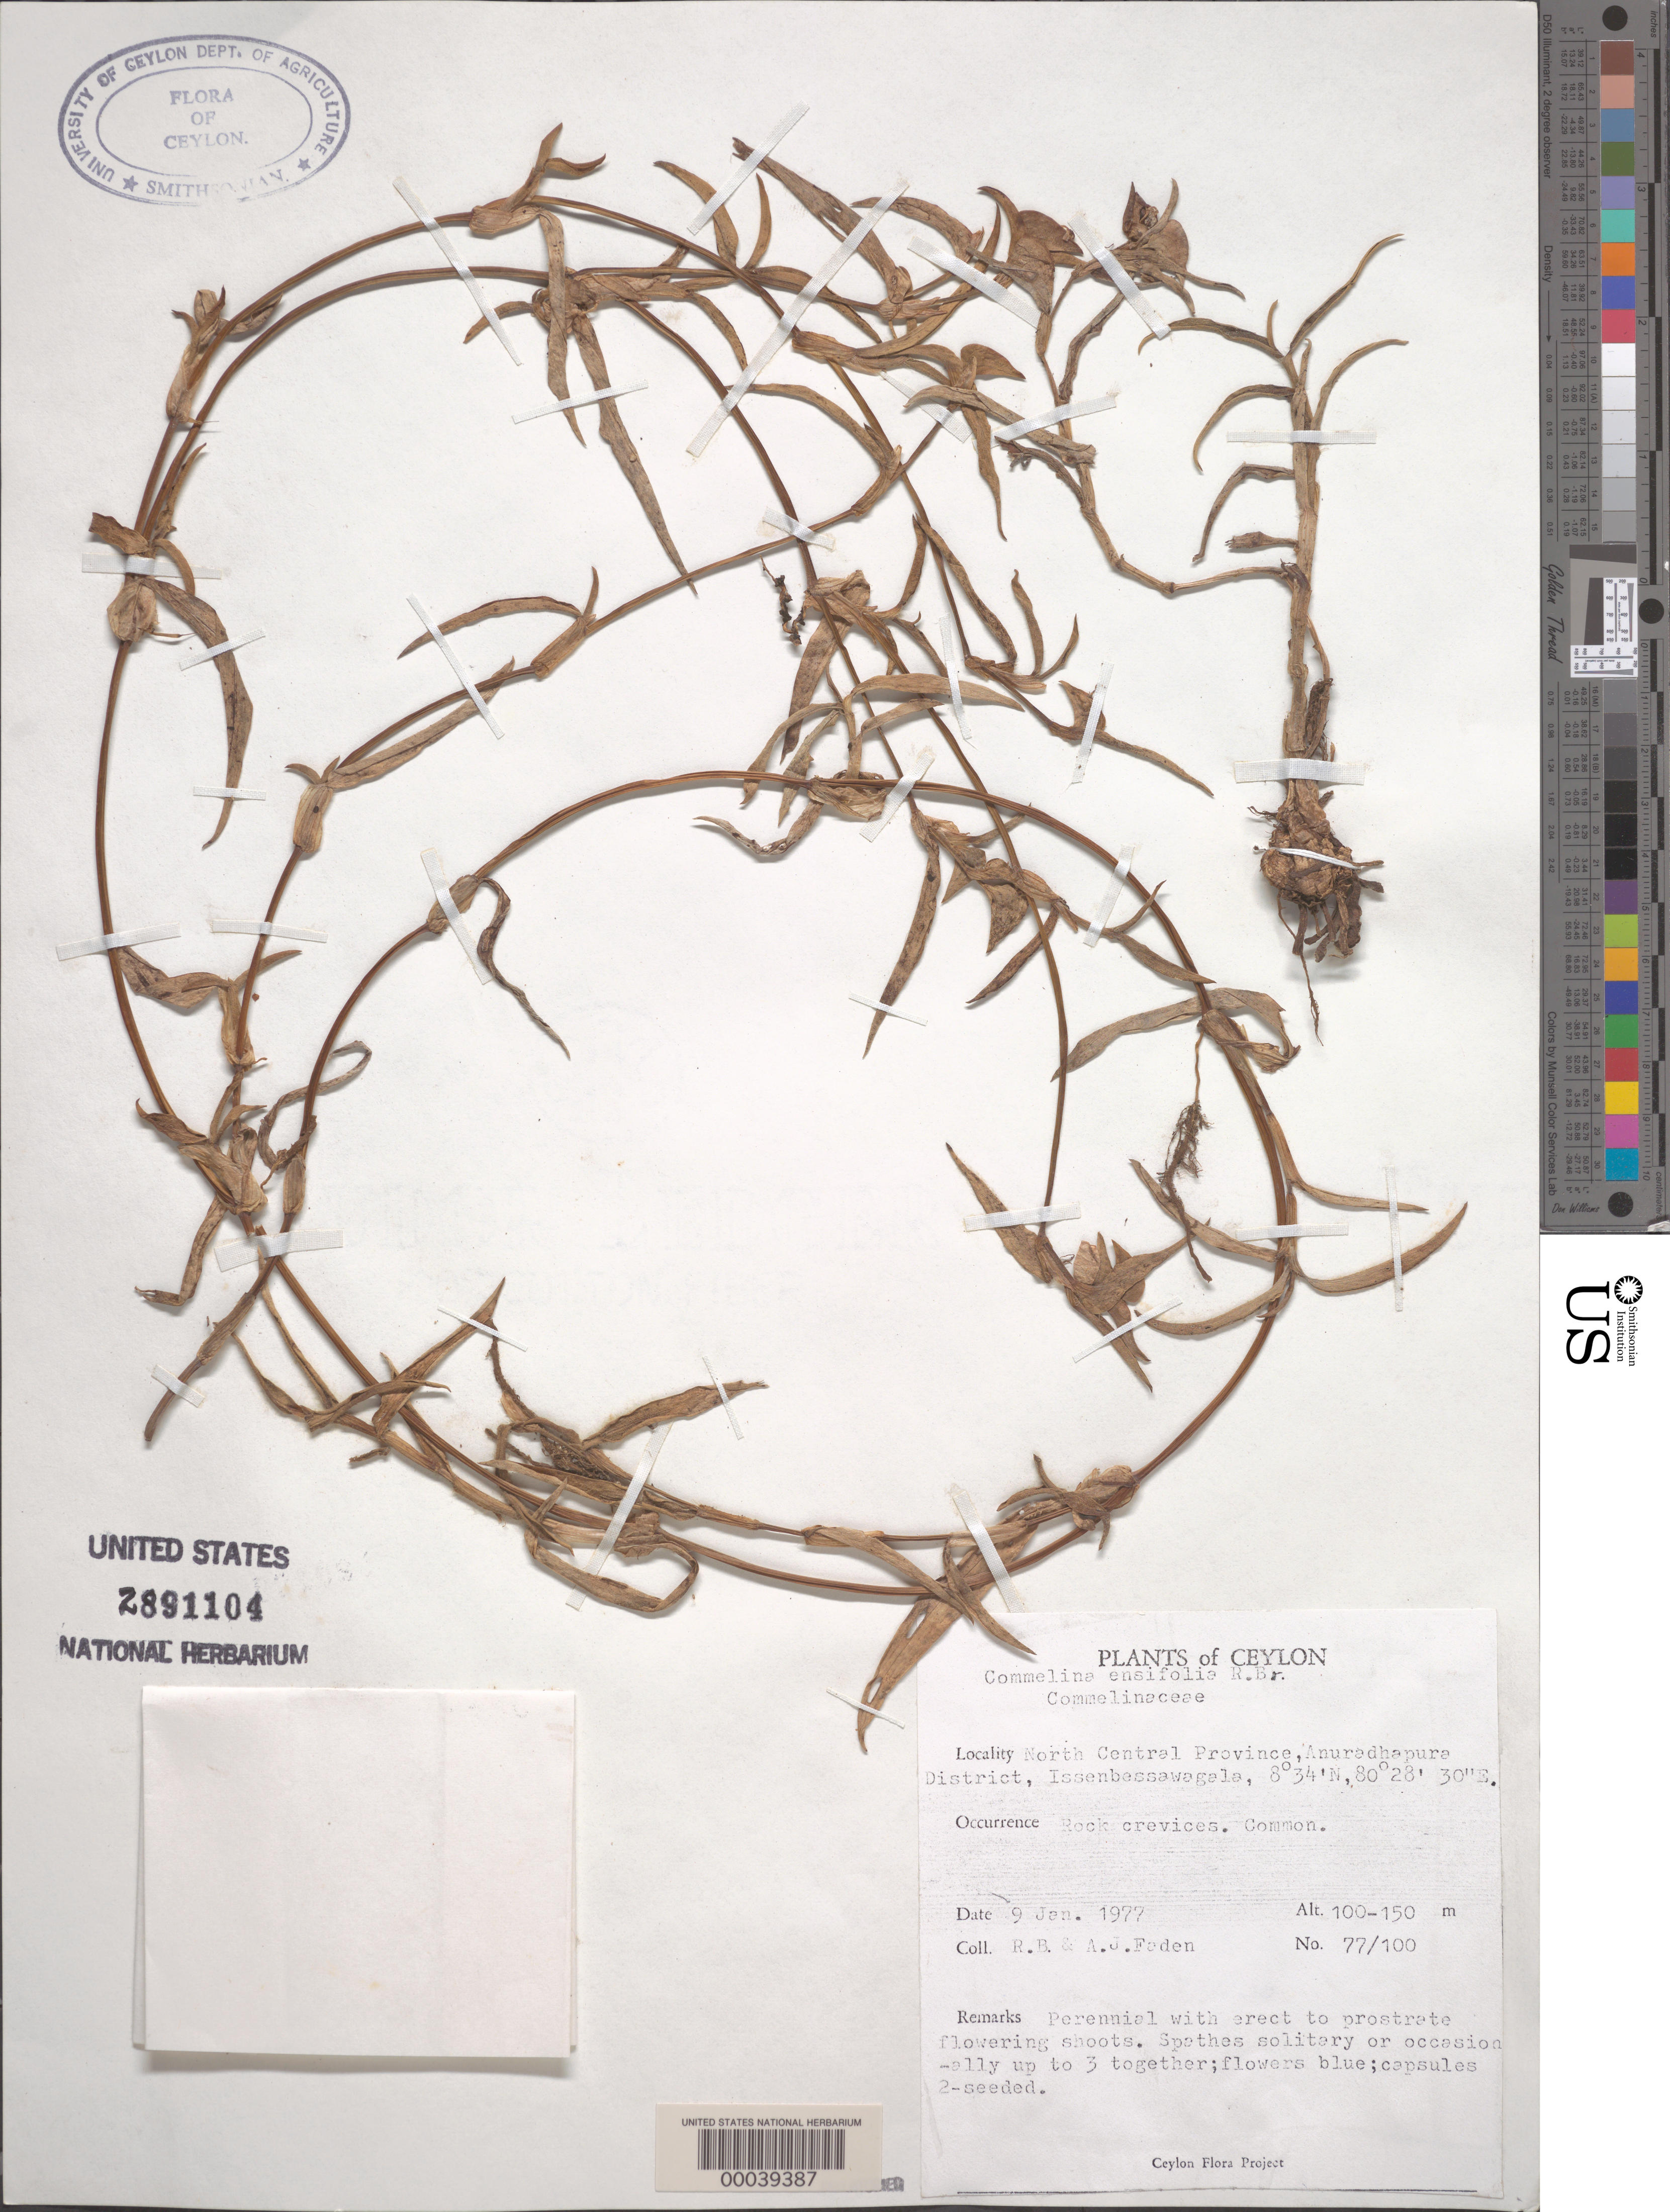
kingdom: Plantae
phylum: Tracheophyta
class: Liliopsida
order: Commelinales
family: Commelinaceae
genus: Commelina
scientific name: Commelina ensifolia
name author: R. Br.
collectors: R. B. Faden & A. J. Faden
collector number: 77/100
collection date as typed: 09 Jan 1977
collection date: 1977-01-09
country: Sri Lanka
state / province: North Central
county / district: Anuradhapura Dist.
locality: Issenbessawagala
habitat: Rock crevices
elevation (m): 100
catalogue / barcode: US 2891104